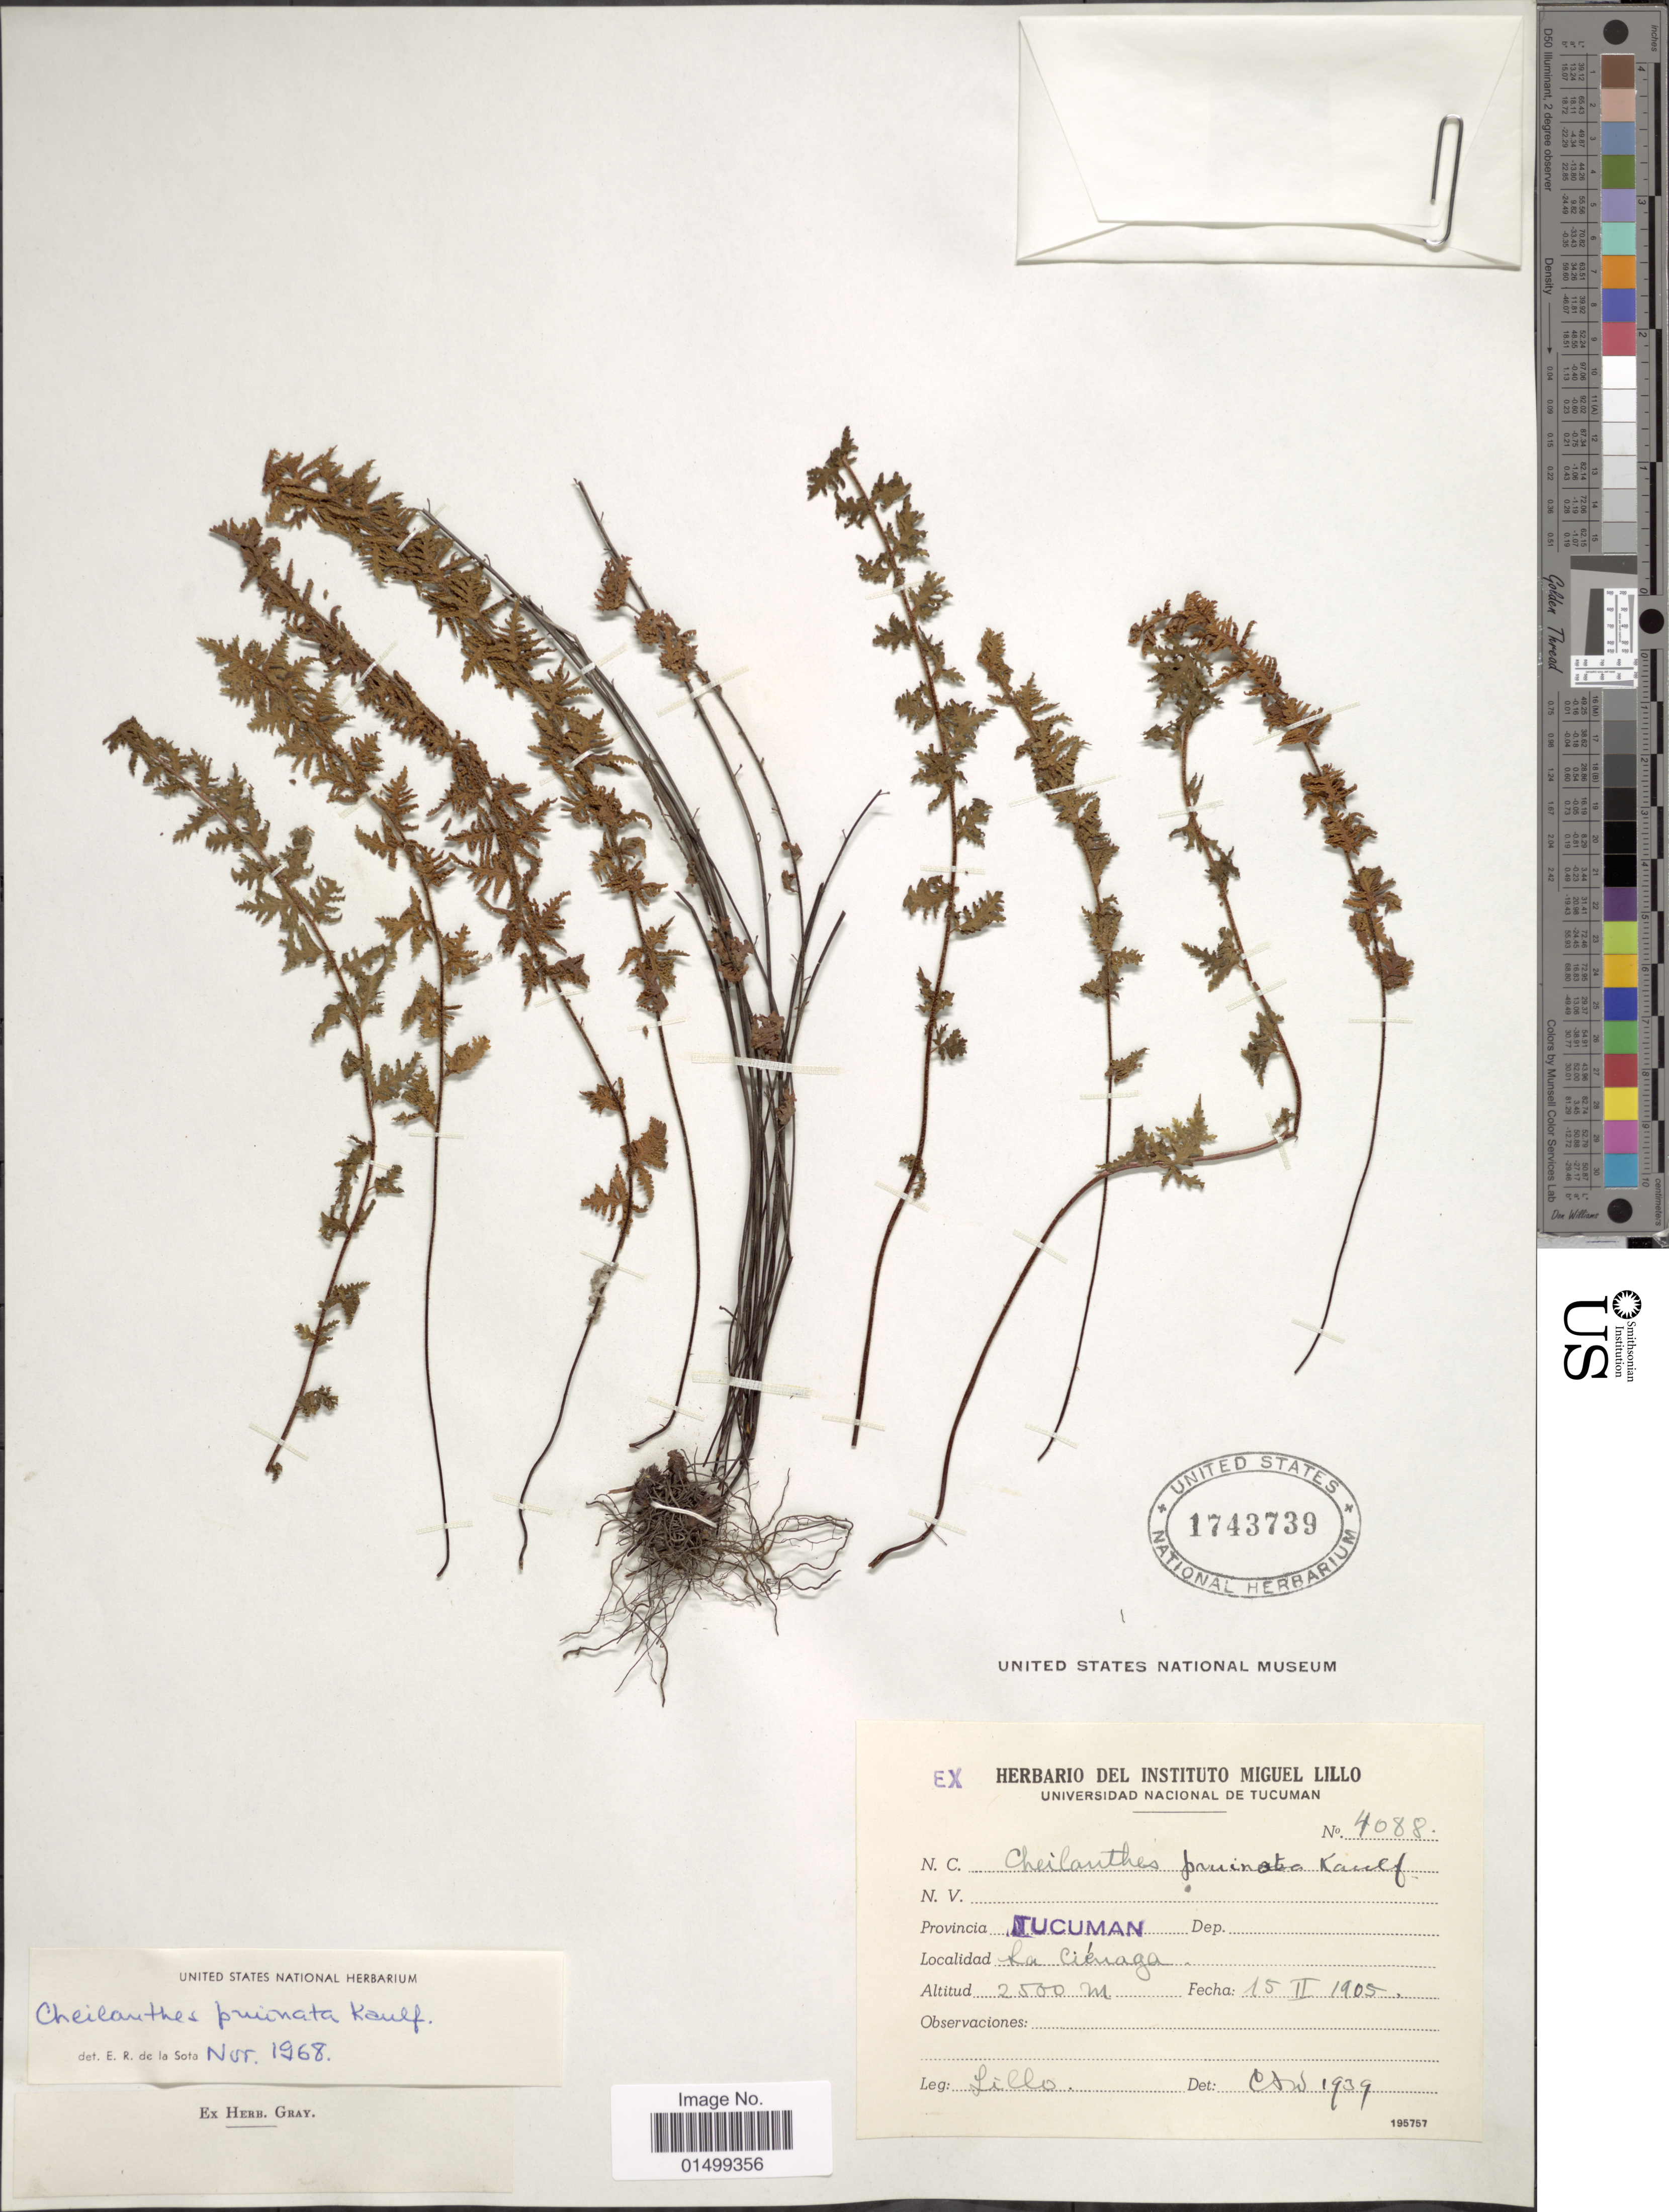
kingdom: Plantae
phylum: Tracheophyta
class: Polypodiopsida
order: Polypodiales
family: Pteridaceae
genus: Cheilanthes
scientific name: Cheilanthes pruinata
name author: Kaulf.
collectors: -. Lillo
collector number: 4088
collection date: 1905-02-15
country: Argentina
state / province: Tucuman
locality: La Ciénaga.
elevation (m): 2500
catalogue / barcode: US 1743739